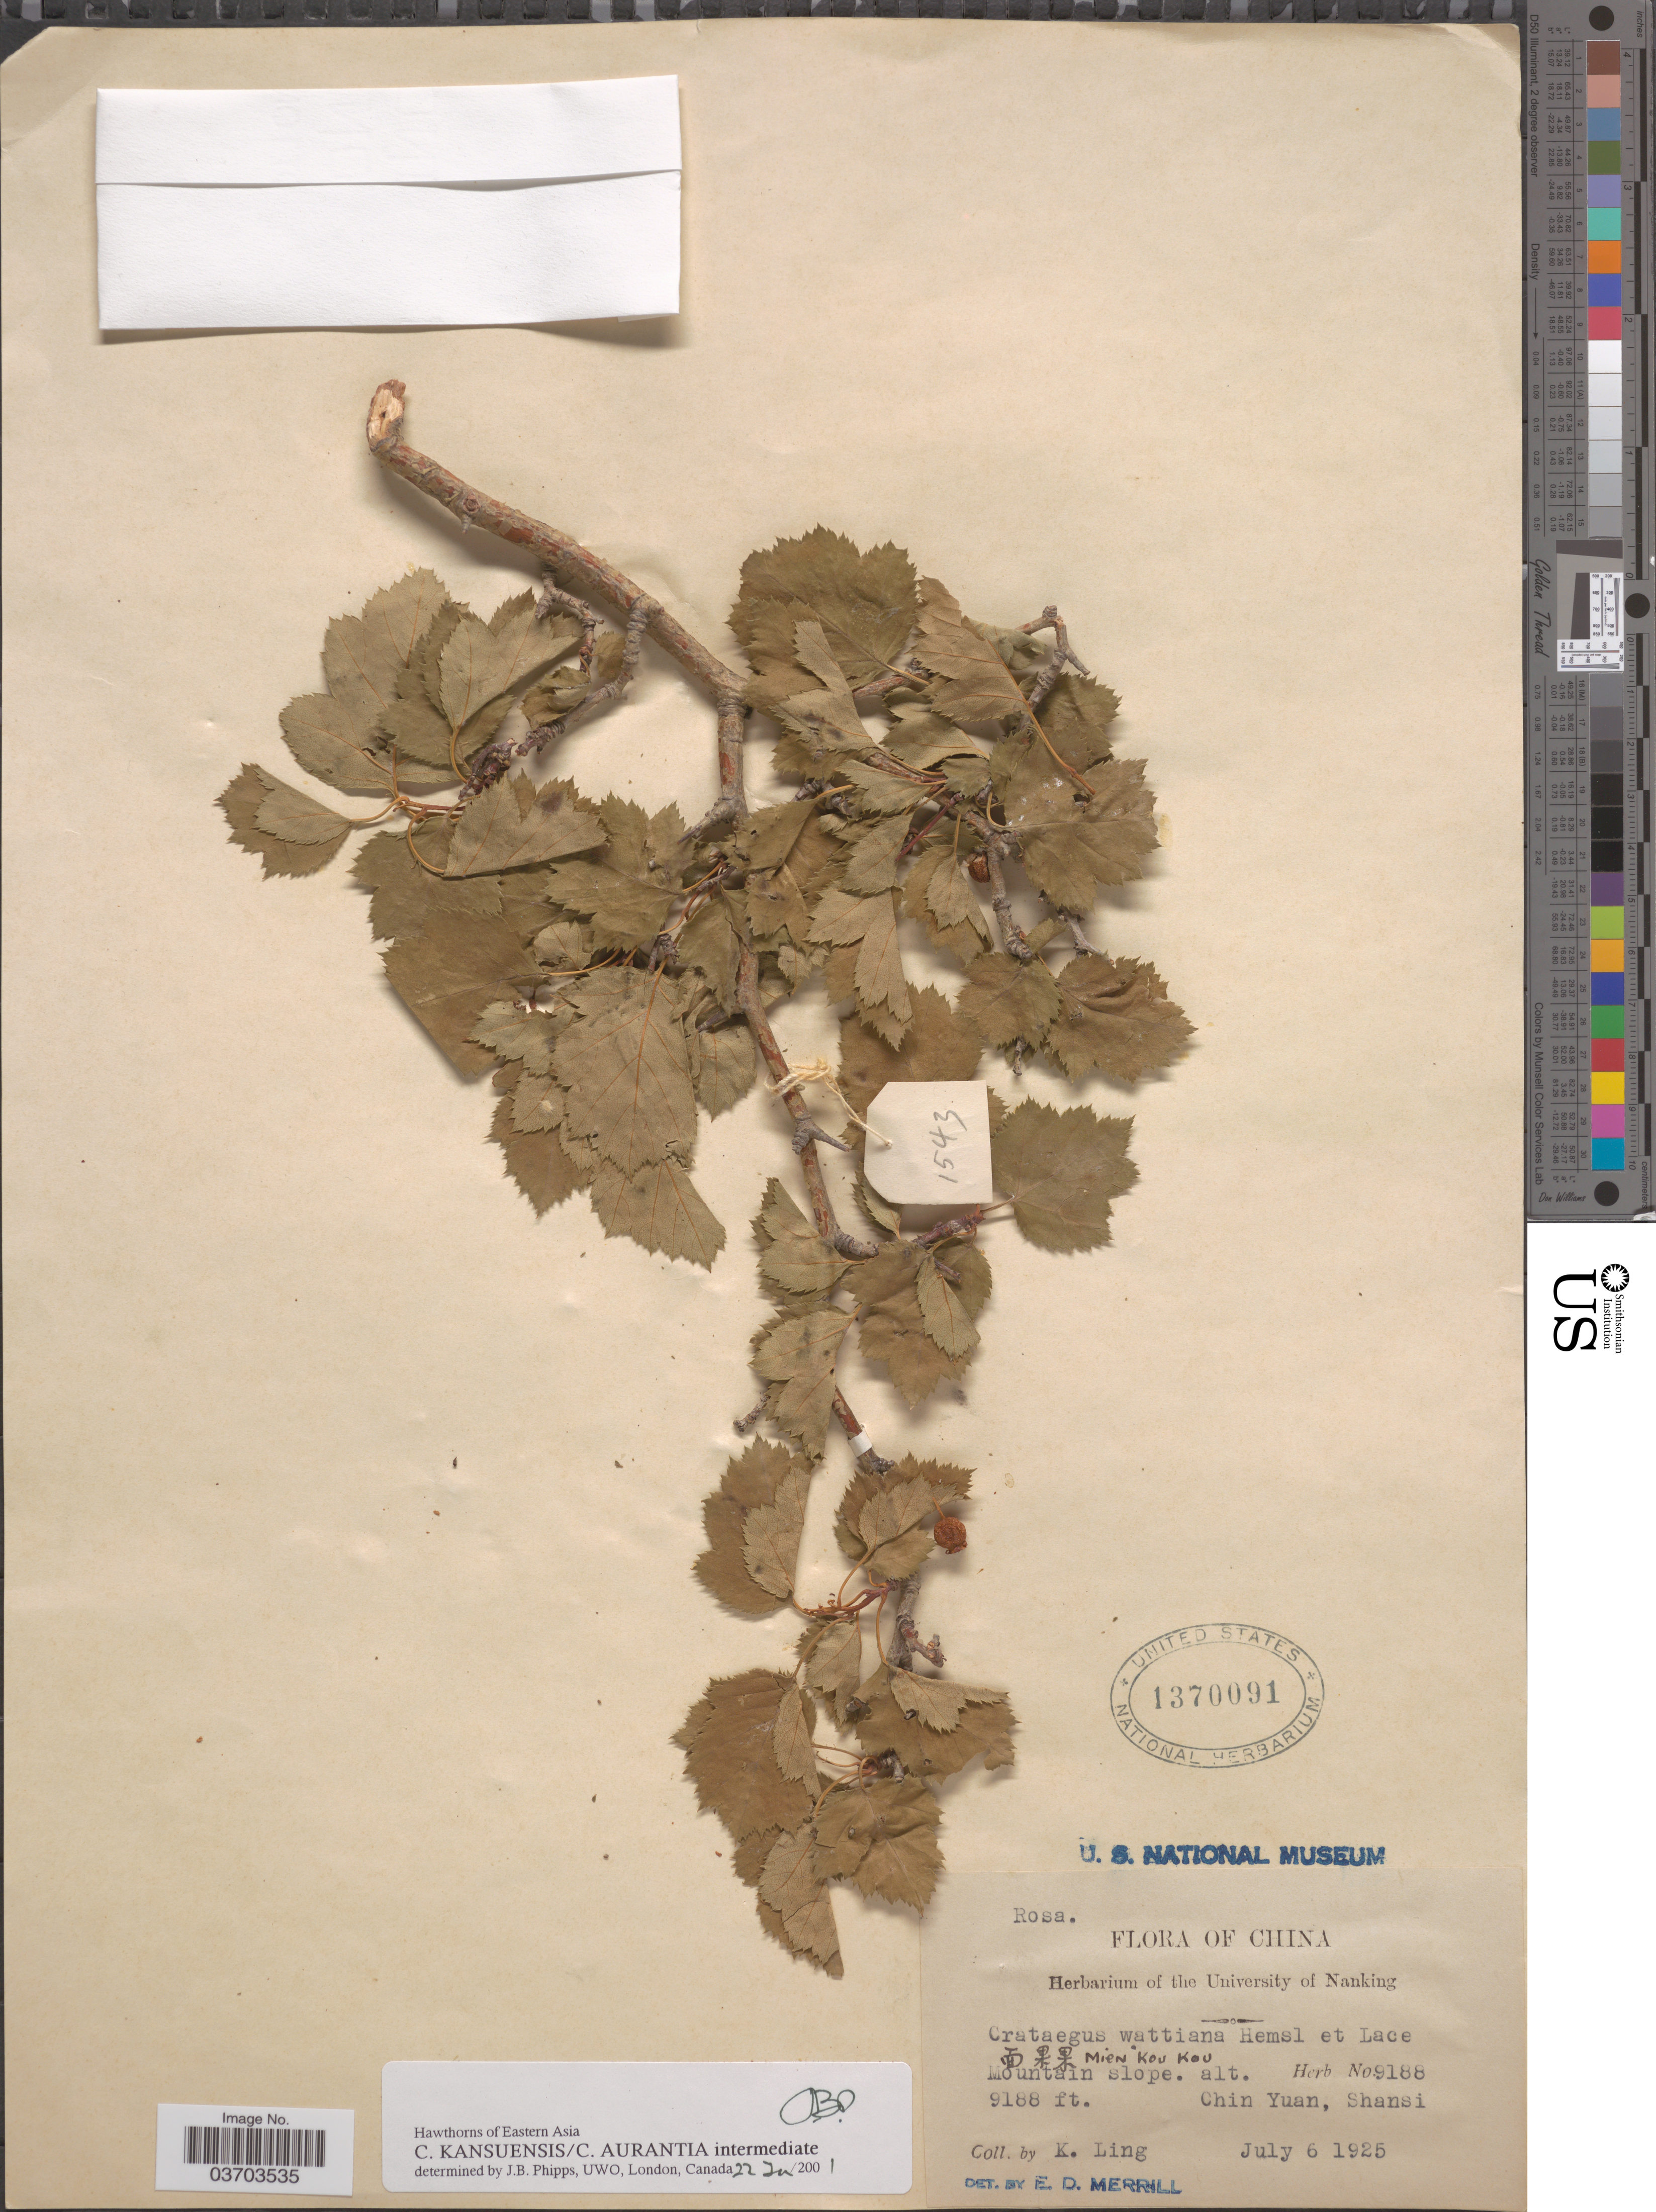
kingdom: Plantae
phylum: Tracheophyta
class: Magnoliopsida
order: Rosales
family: Rosaceae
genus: Crataegus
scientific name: Crataegus kansuensis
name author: E.H. Wilson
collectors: K. Ling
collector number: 9188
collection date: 1925-07-06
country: China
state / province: Shanxi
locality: X Mien Kou Kou. Mountain slope. Chin Yuan, Shansi.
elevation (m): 2801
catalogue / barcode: US 1370091